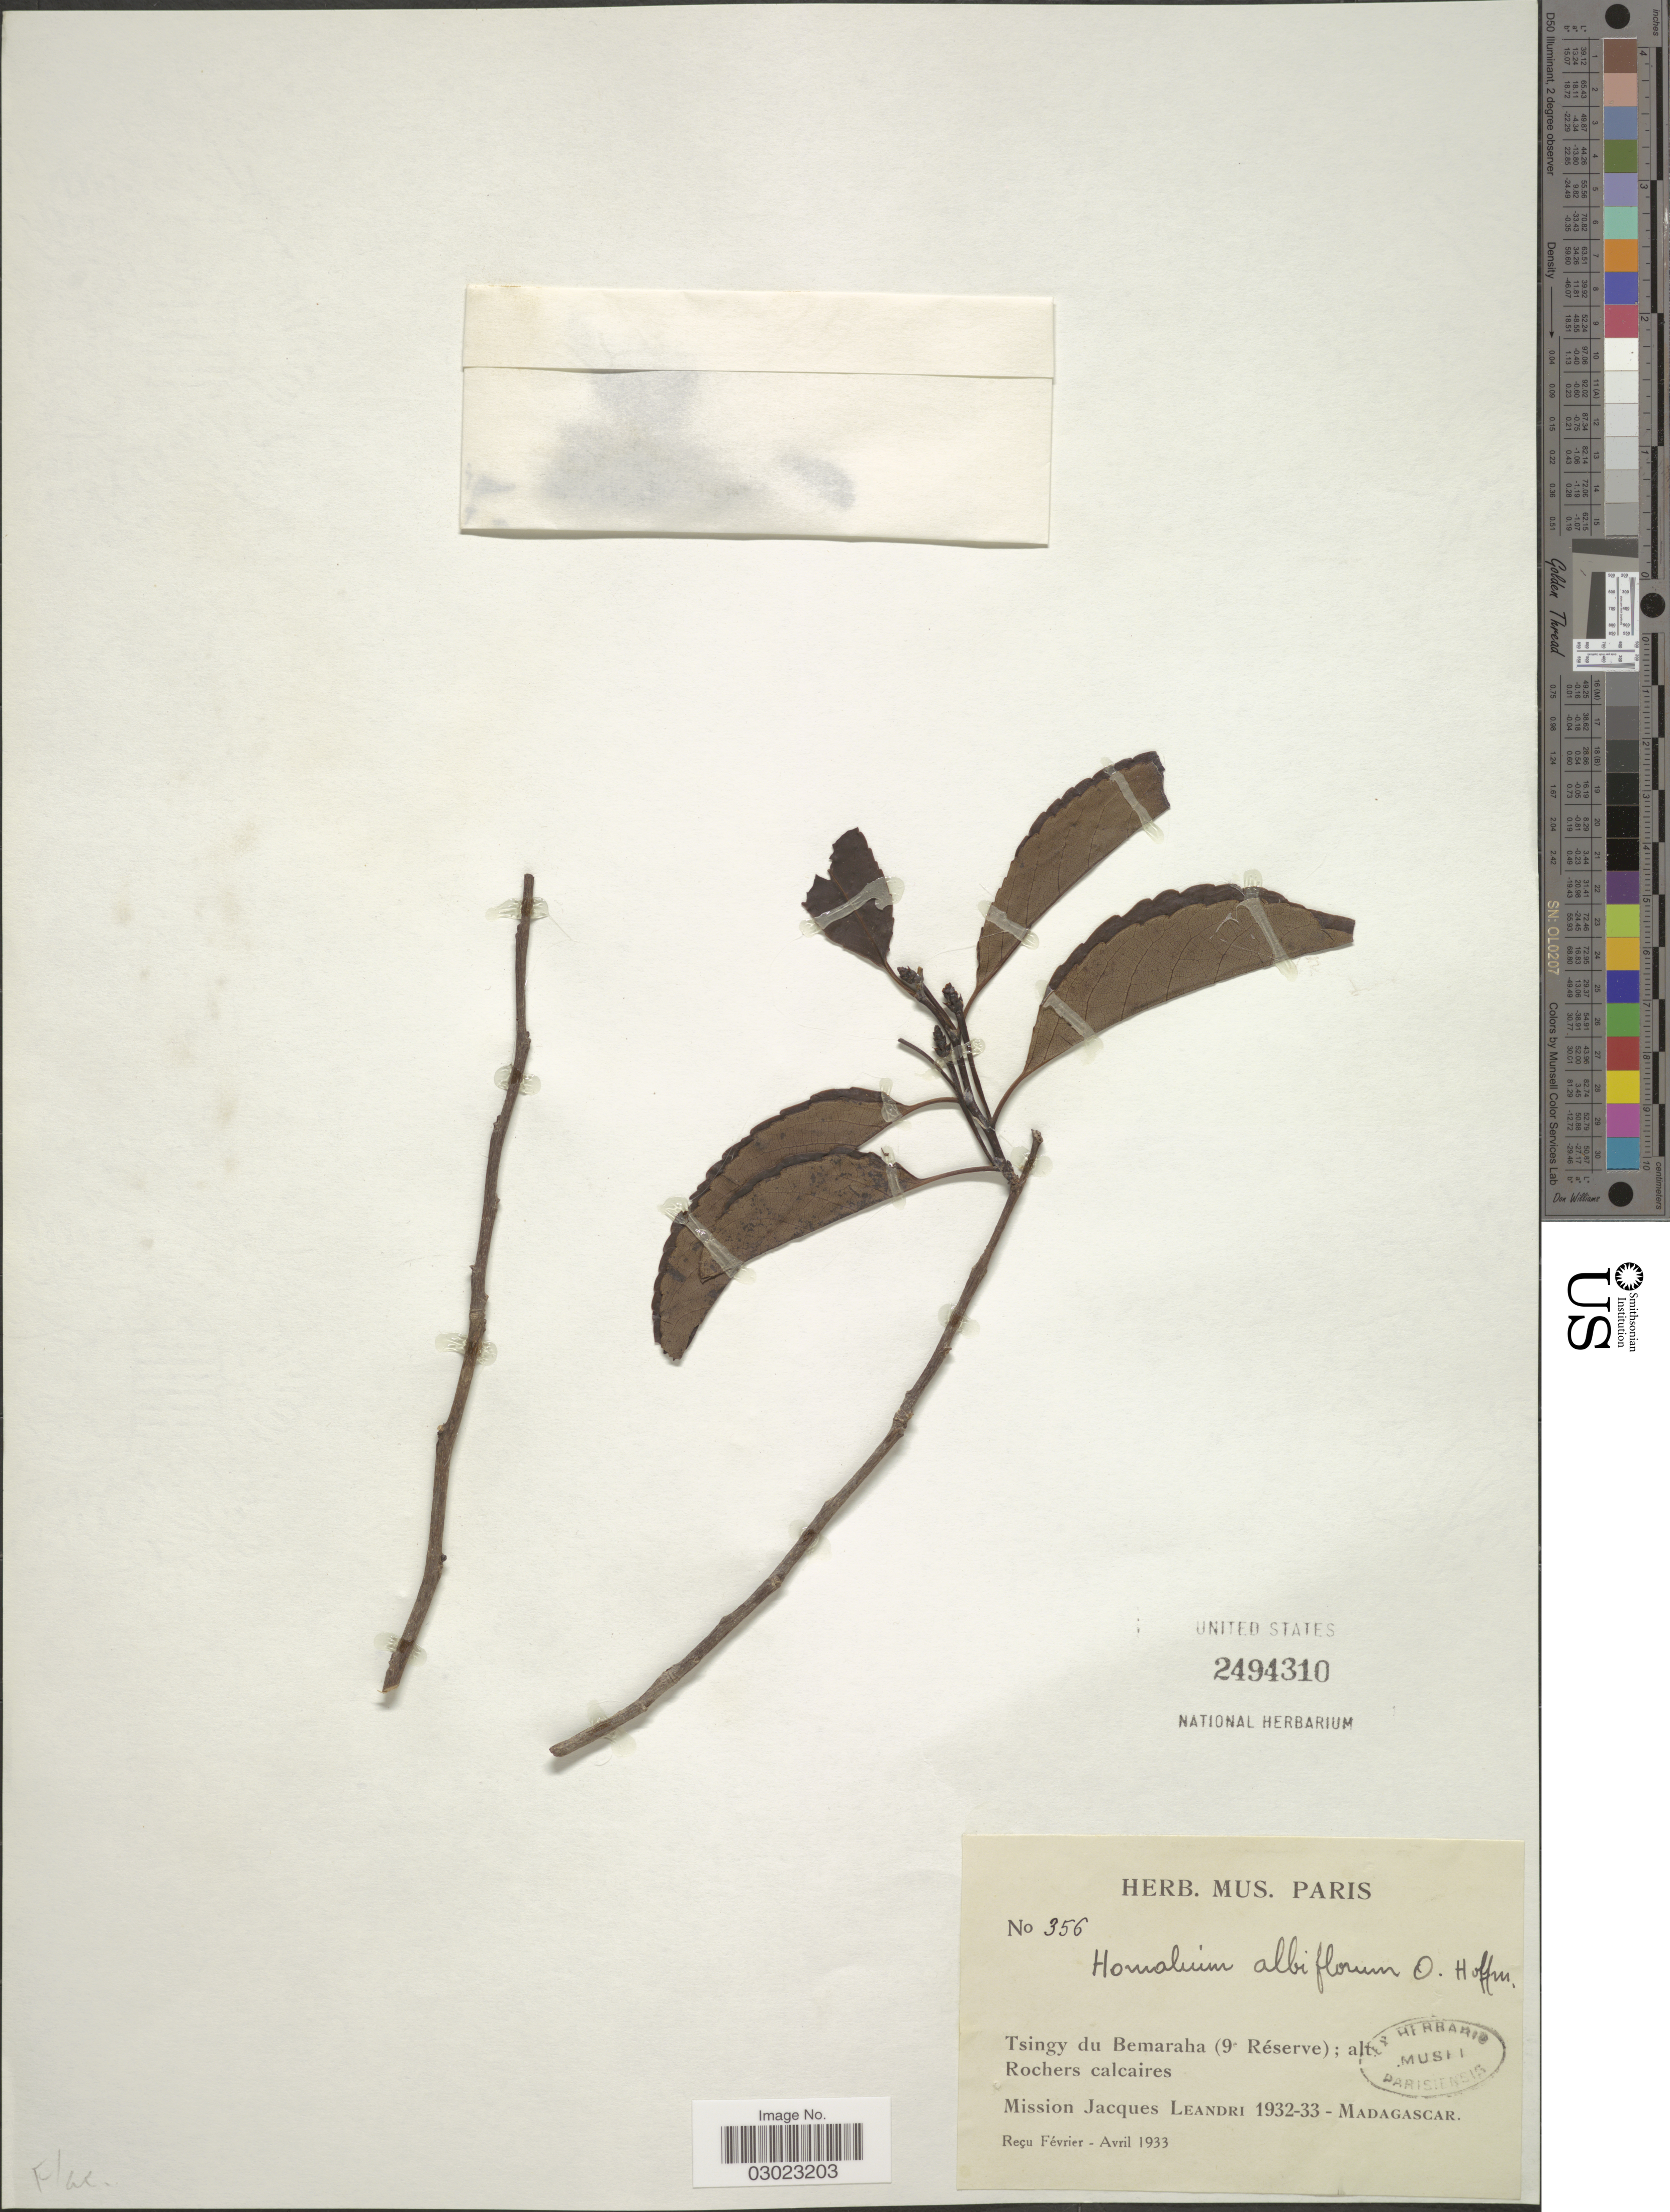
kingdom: Plantae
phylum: Tracheophyta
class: Magnoliopsida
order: Malpighiales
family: Salicaceae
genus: Homalium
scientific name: Homalium albiflorum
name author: (Boivin ex Tul.) O. Hoffm.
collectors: J. Leandri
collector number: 356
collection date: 1932/1933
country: Madagascar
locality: Tsingy du Bemaraha (9e Réserve).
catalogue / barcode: US 2494310